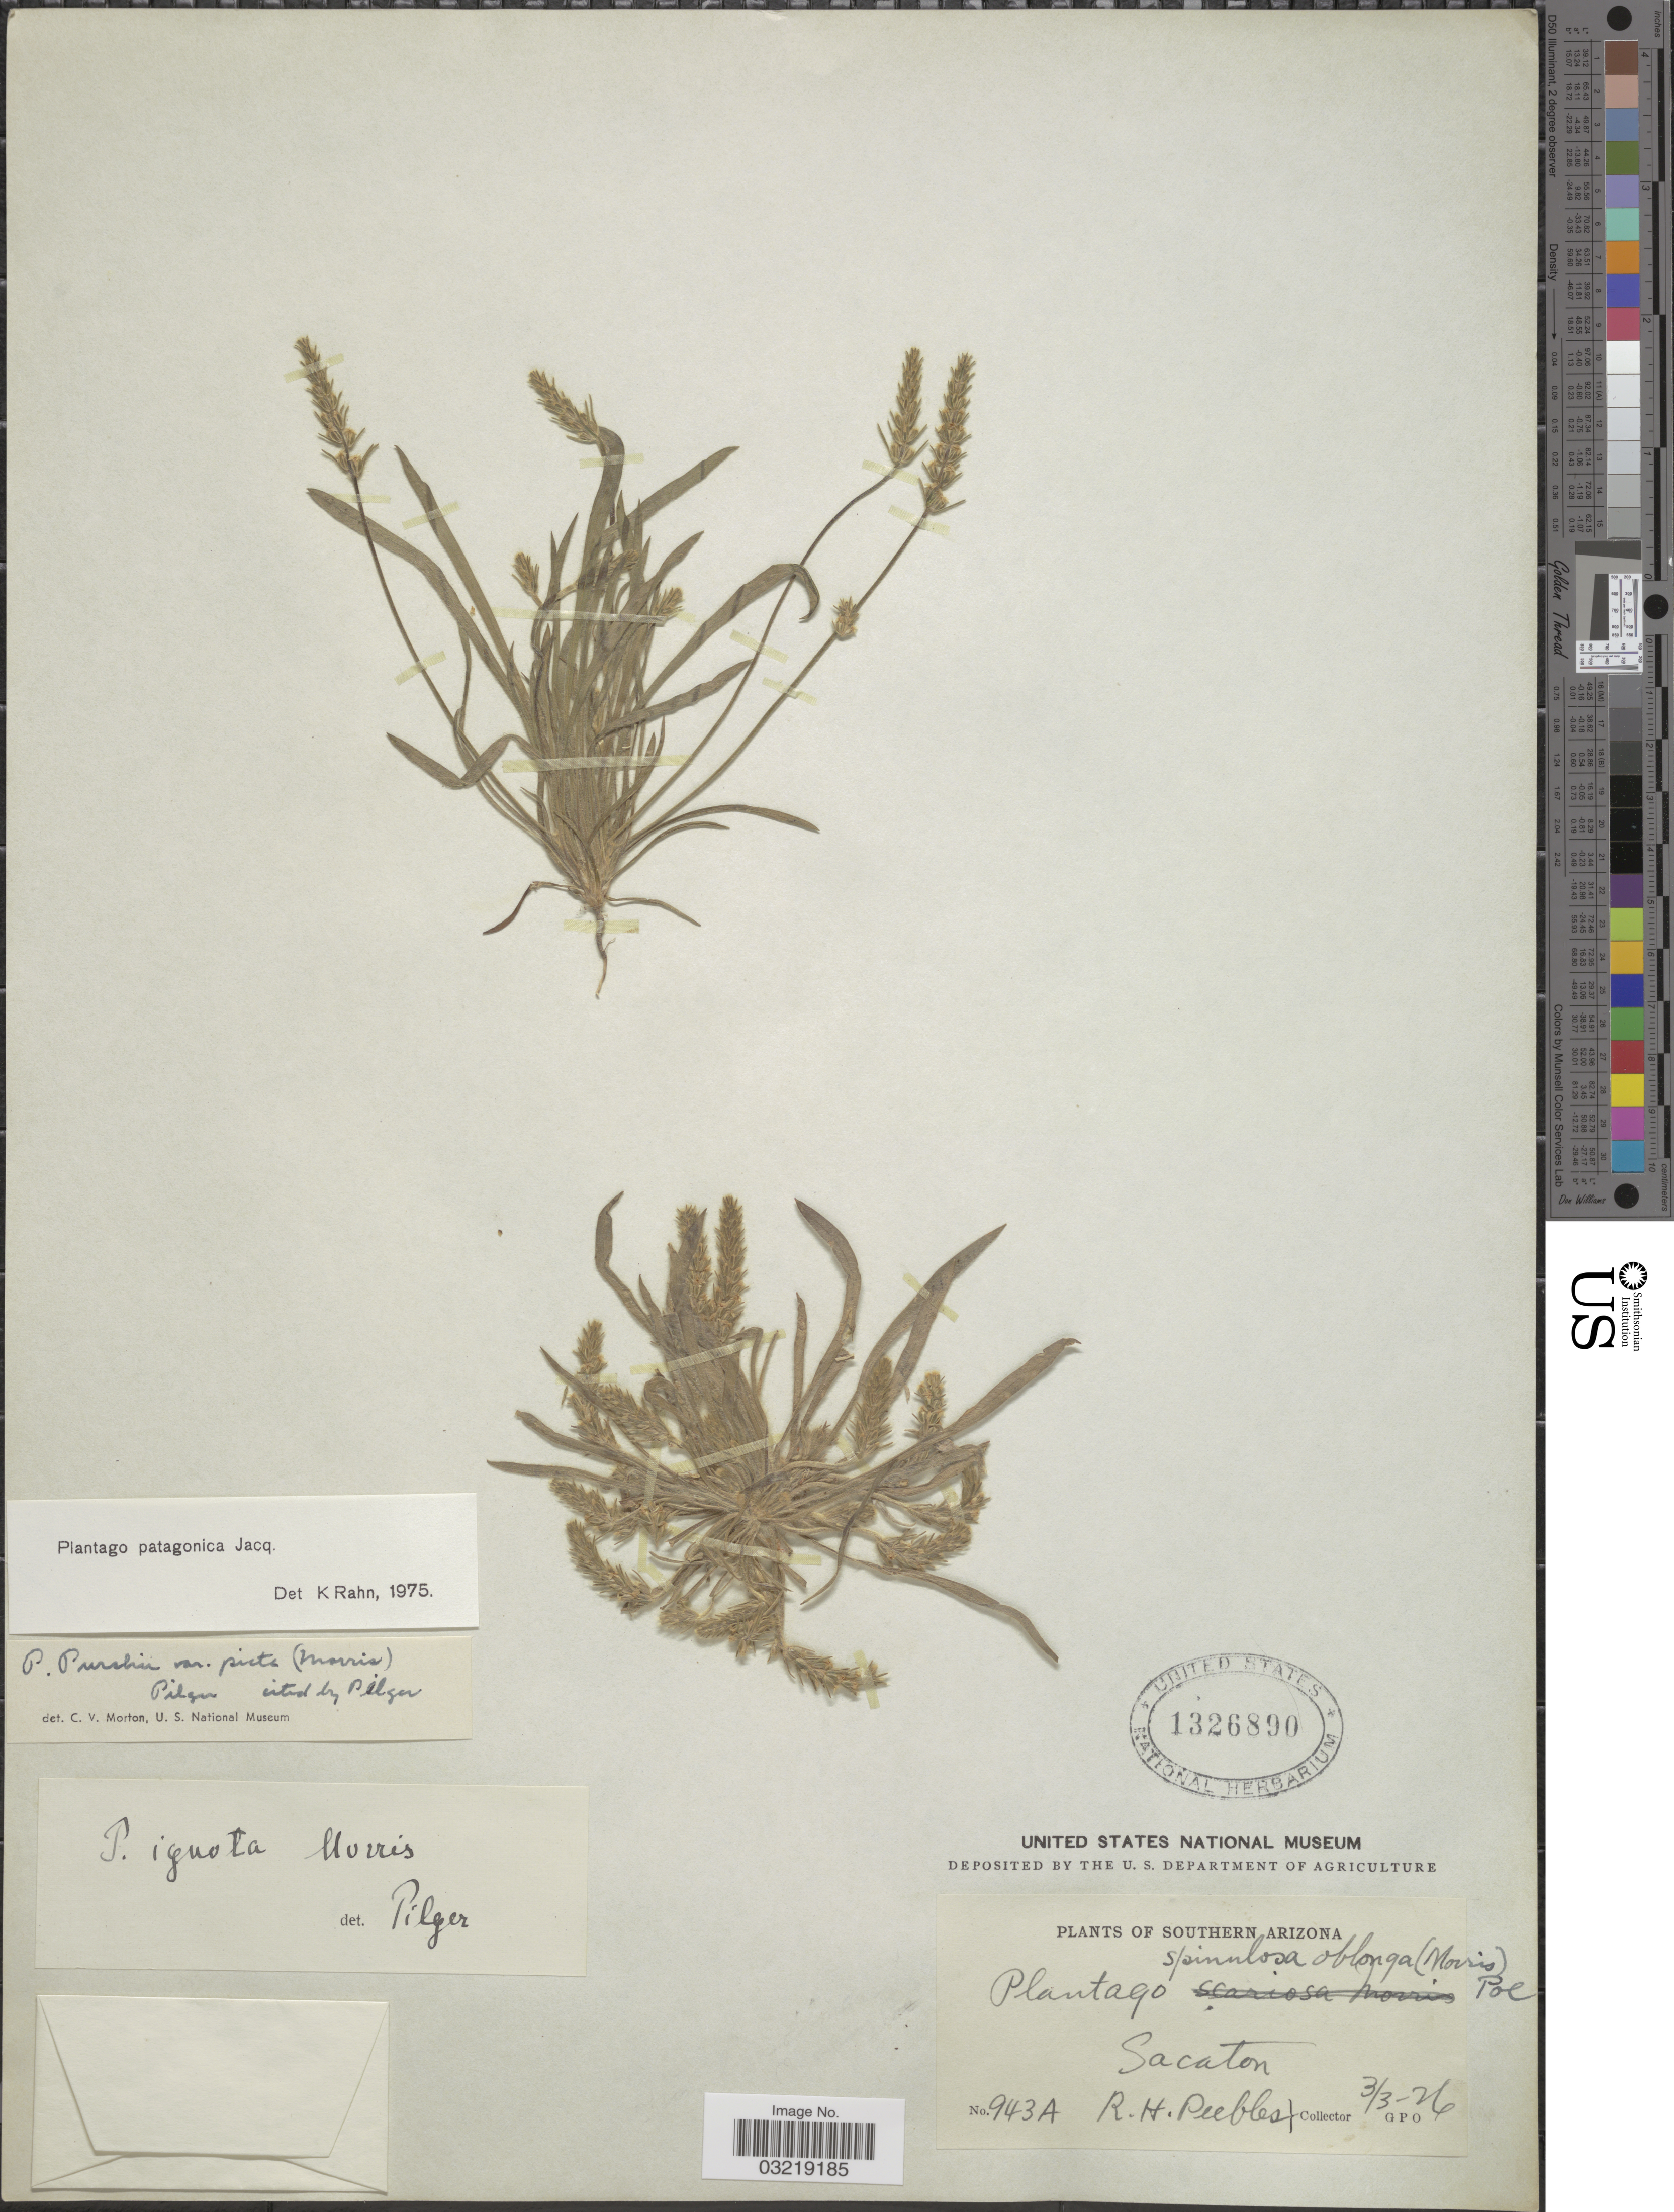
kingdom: Plantae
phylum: Tracheophyta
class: Magnoliopsida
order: Lamiales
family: Plantaginaceae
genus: Plantago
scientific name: Plantago patagonica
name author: Jacq.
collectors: R. H. Peebles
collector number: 943A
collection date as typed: Transcribed d/m/y: 3/3/26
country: United States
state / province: Arizona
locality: Southern Arizona. Sacaton.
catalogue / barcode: US 1326890